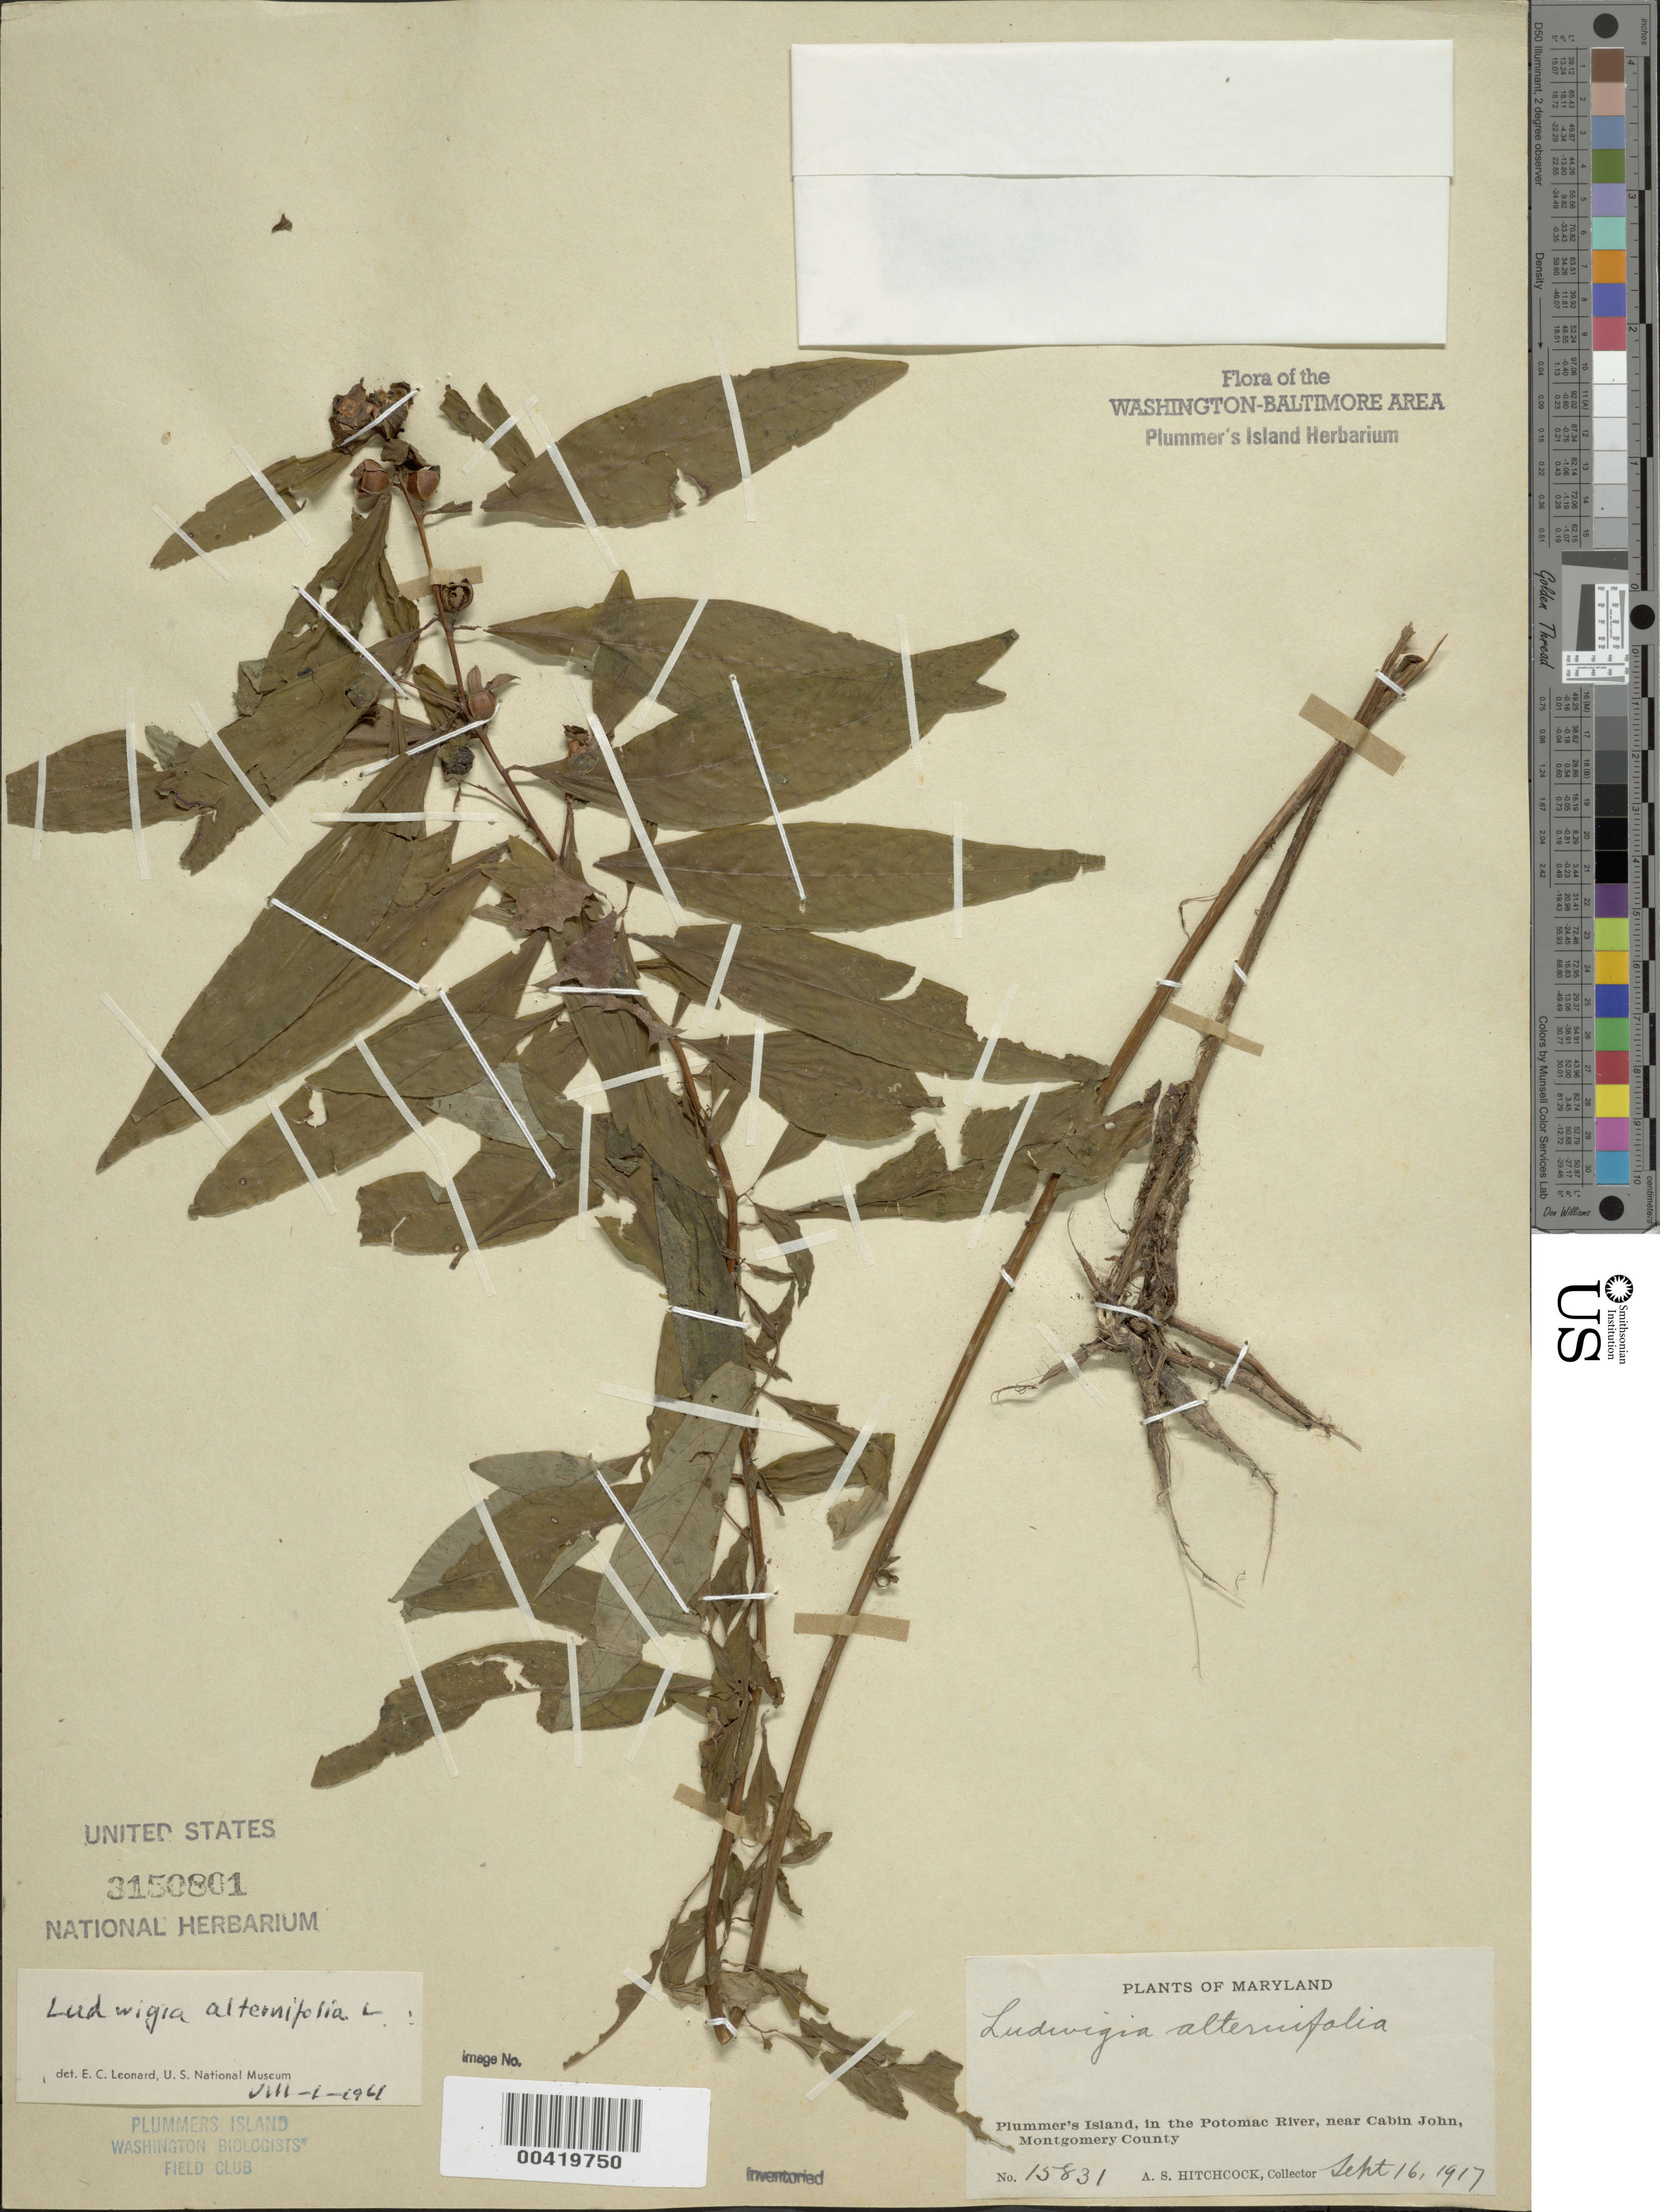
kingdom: Plantae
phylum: Tracheophyta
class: Magnoliopsida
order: Myrtales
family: Onagraceae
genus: Ludwigia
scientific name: Ludwigia alternifolia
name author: L.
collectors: A. S. Hitchcock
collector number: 15831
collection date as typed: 16 Sep 1917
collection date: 1917-09-16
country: United States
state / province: Maryland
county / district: Montgomery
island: Plummers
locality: Plummer's Island C. & O. Canal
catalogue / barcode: US 3150801